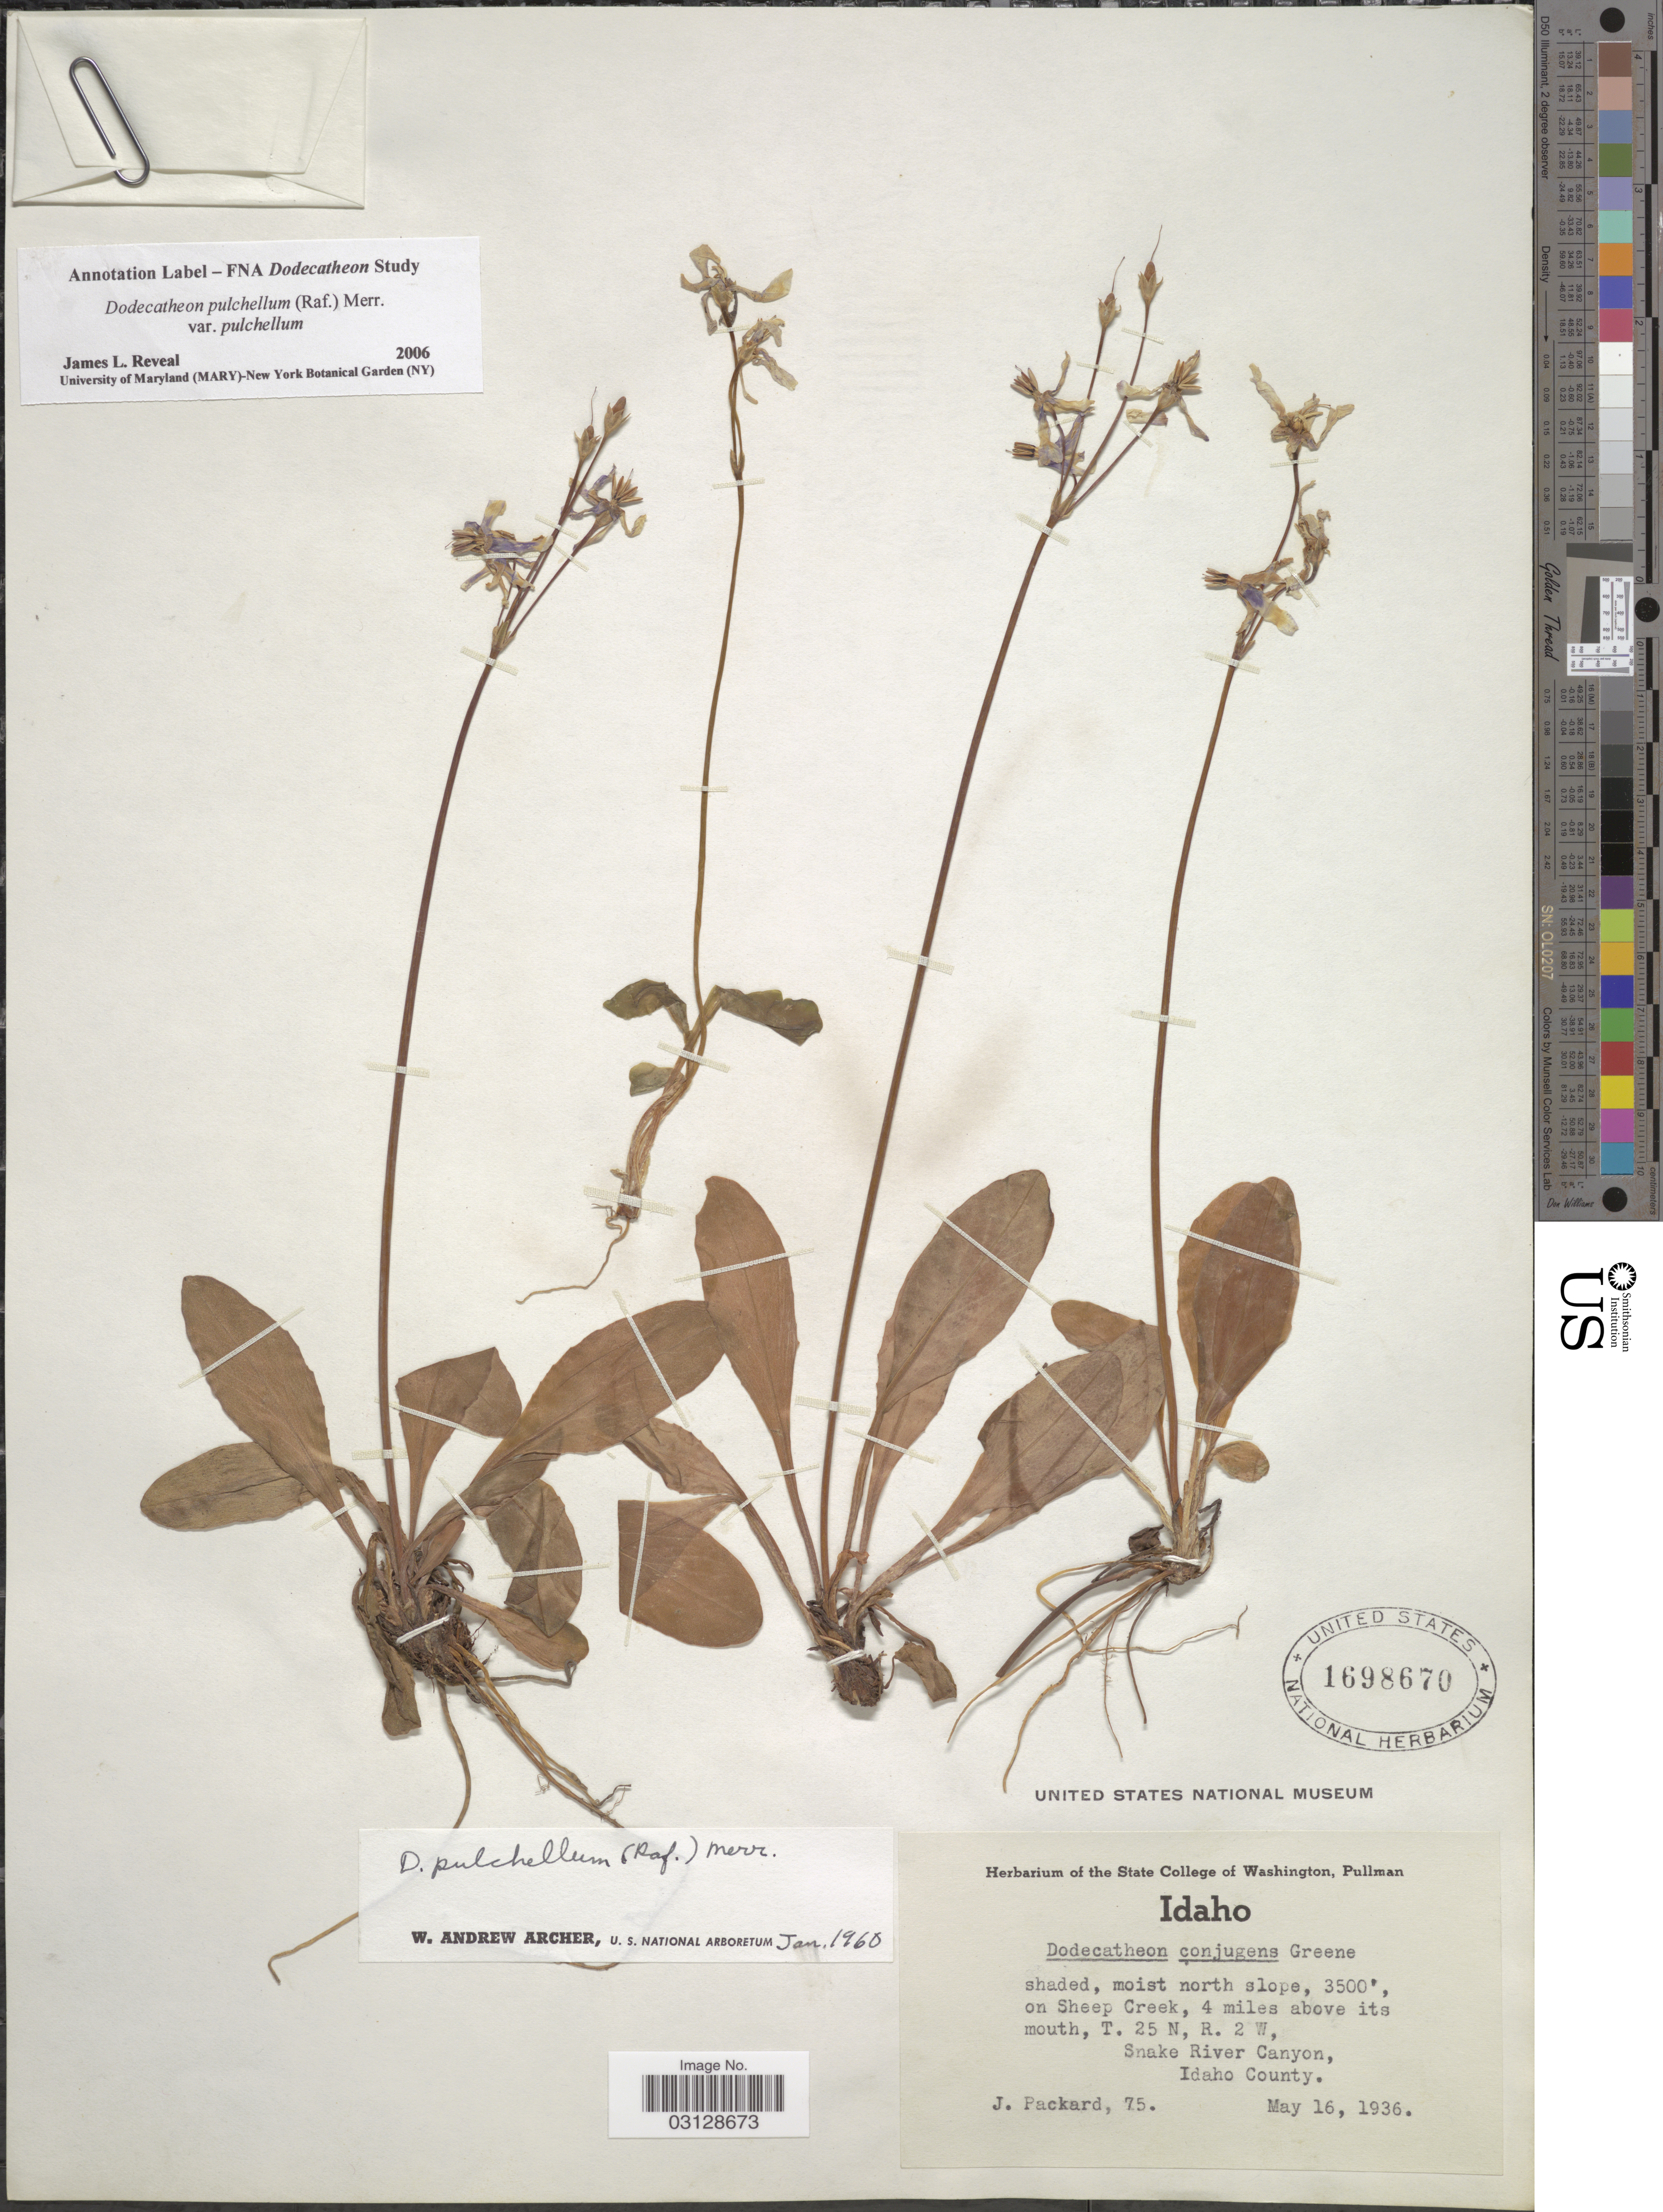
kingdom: Plantae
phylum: Tracheophyta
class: Magnoliopsida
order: Ericales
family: Primulaceae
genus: Dodecatheon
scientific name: Dodecatheon pulchellum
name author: (Raf.) Merr.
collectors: J. Packard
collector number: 75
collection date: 1936-05-16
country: United States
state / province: Idaho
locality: Sheep Creek, 4 miles above its mouth, T. 25 N, R. 2 W, Snake River Canyon, Idaho County.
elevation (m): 1067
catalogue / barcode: US 1698670